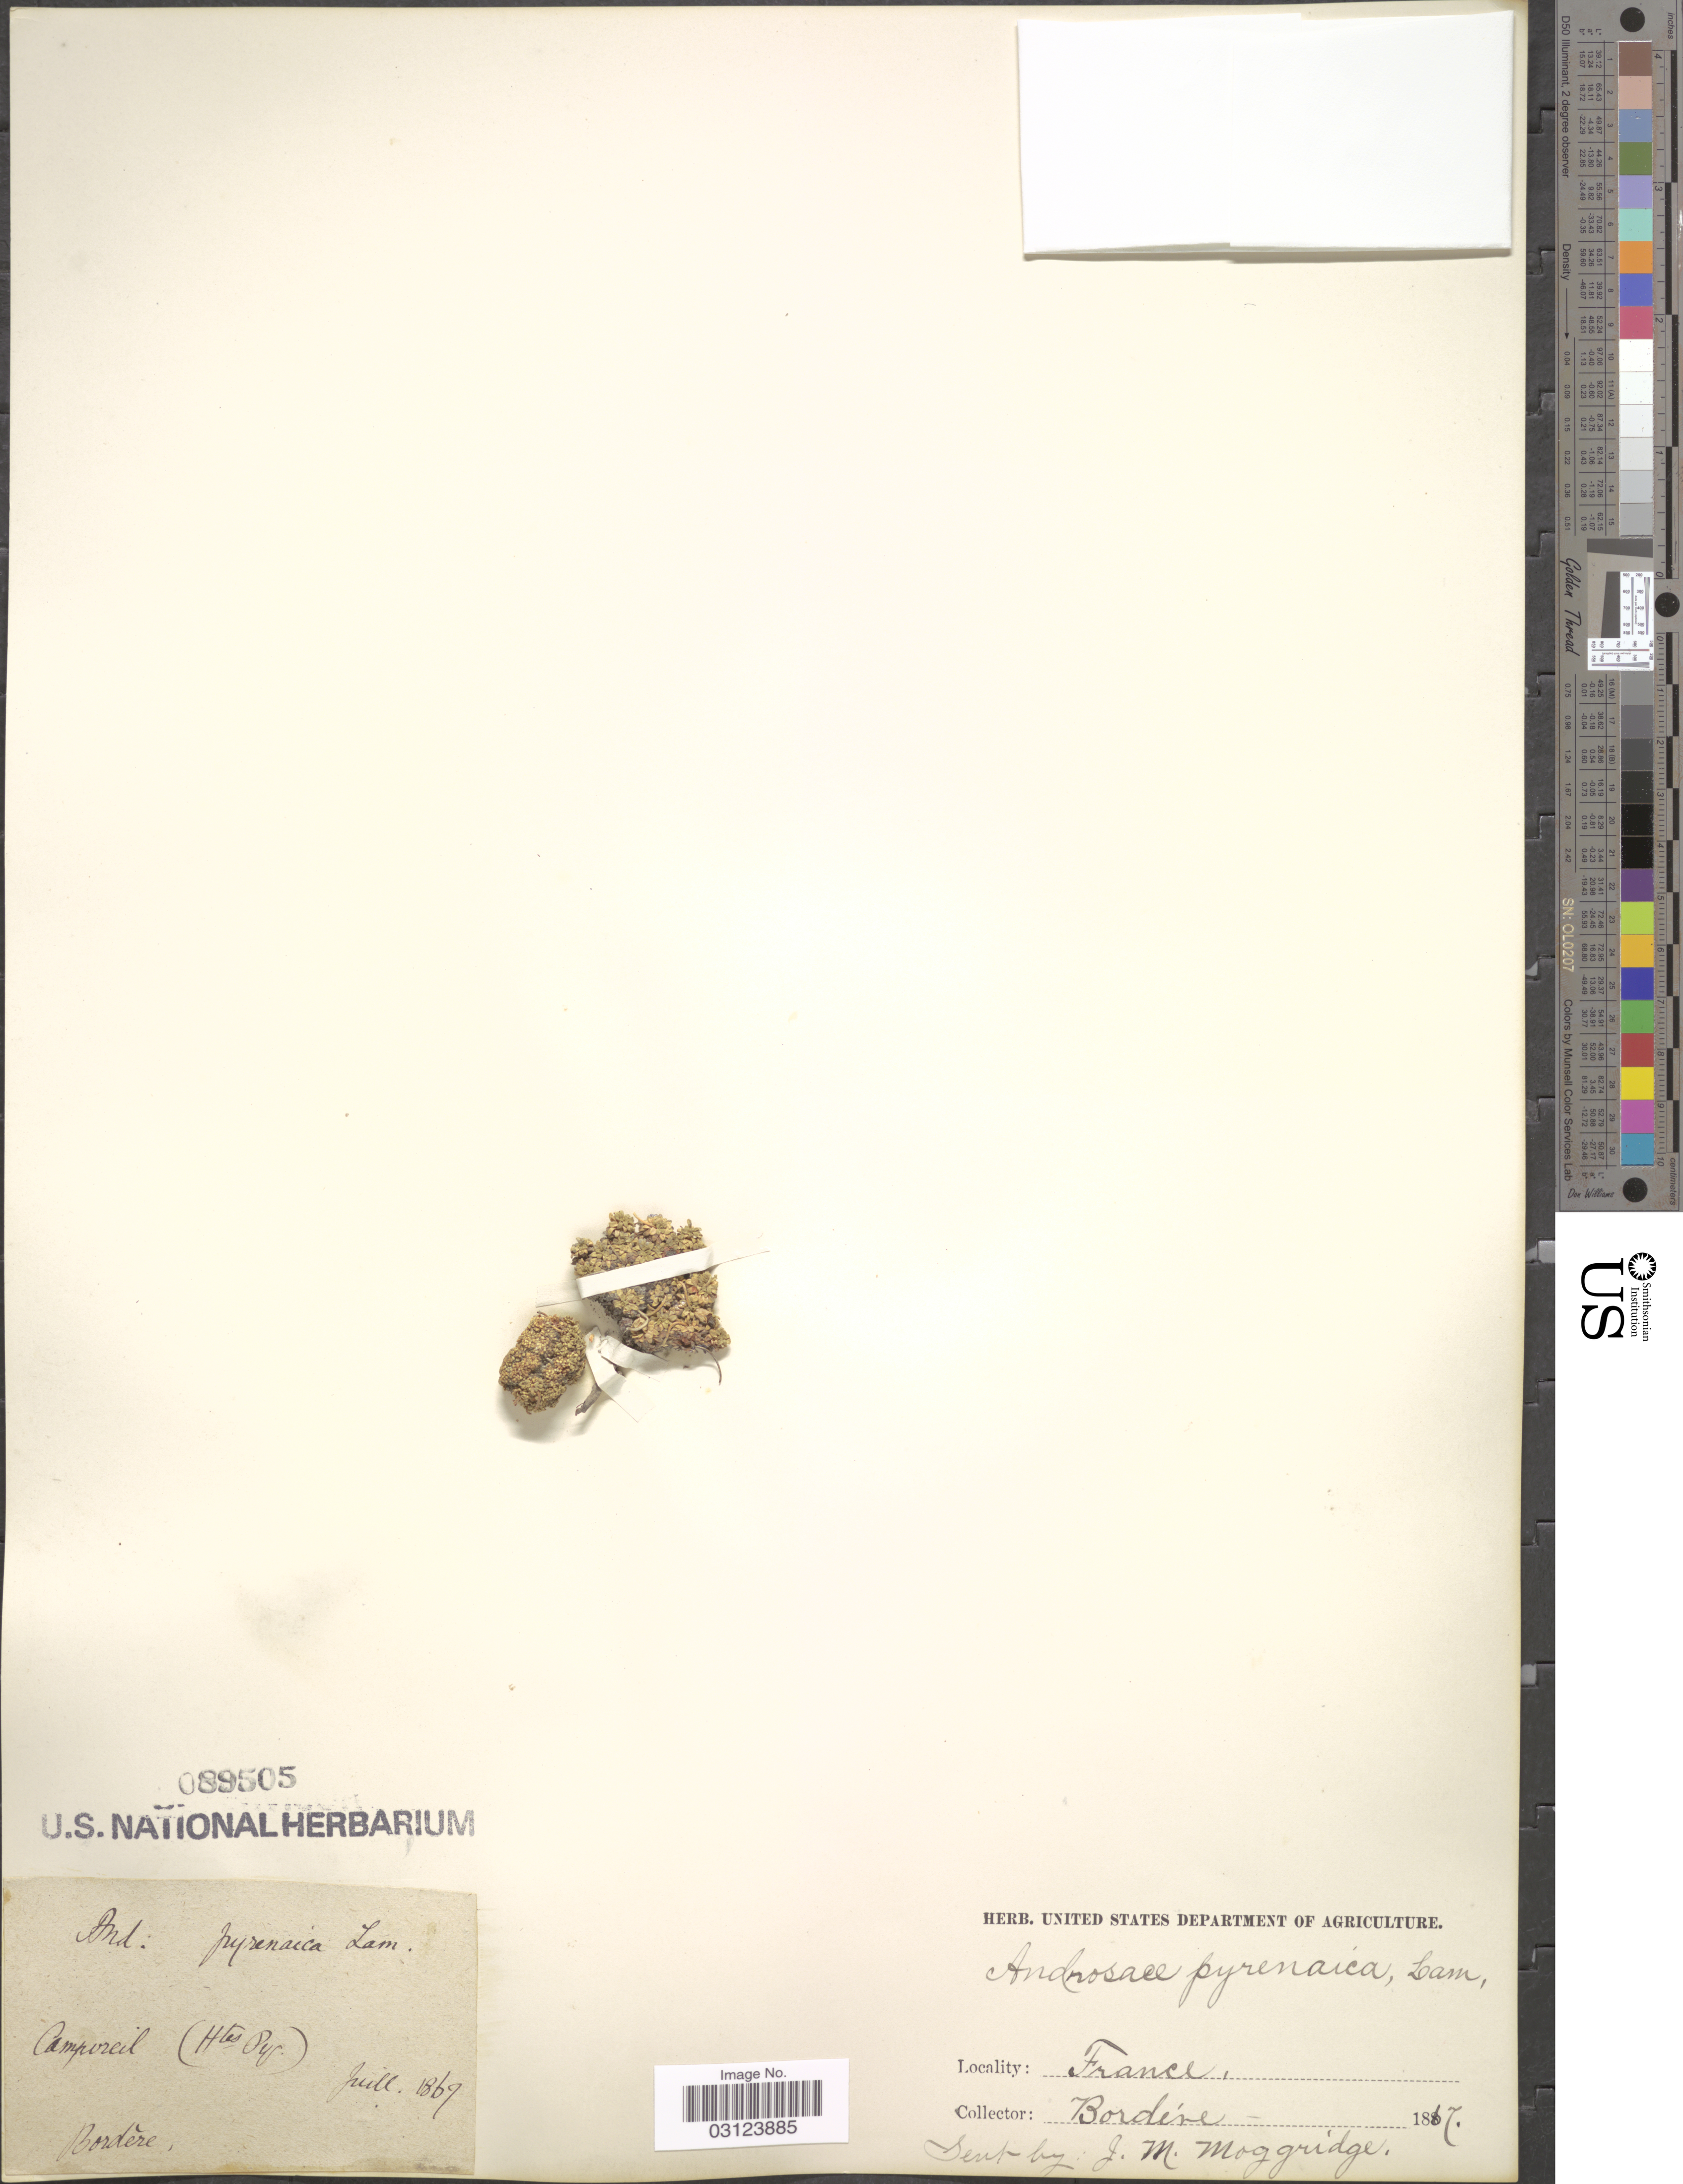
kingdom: Plantae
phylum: Tracheophyta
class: Magnoliopsida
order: Ericales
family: Primulaceae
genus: Androsace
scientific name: Androsace pyrenaica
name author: Lam.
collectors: -. Bordère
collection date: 1869-07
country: France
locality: Camporeil (Htes Pyr.).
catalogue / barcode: US 89505